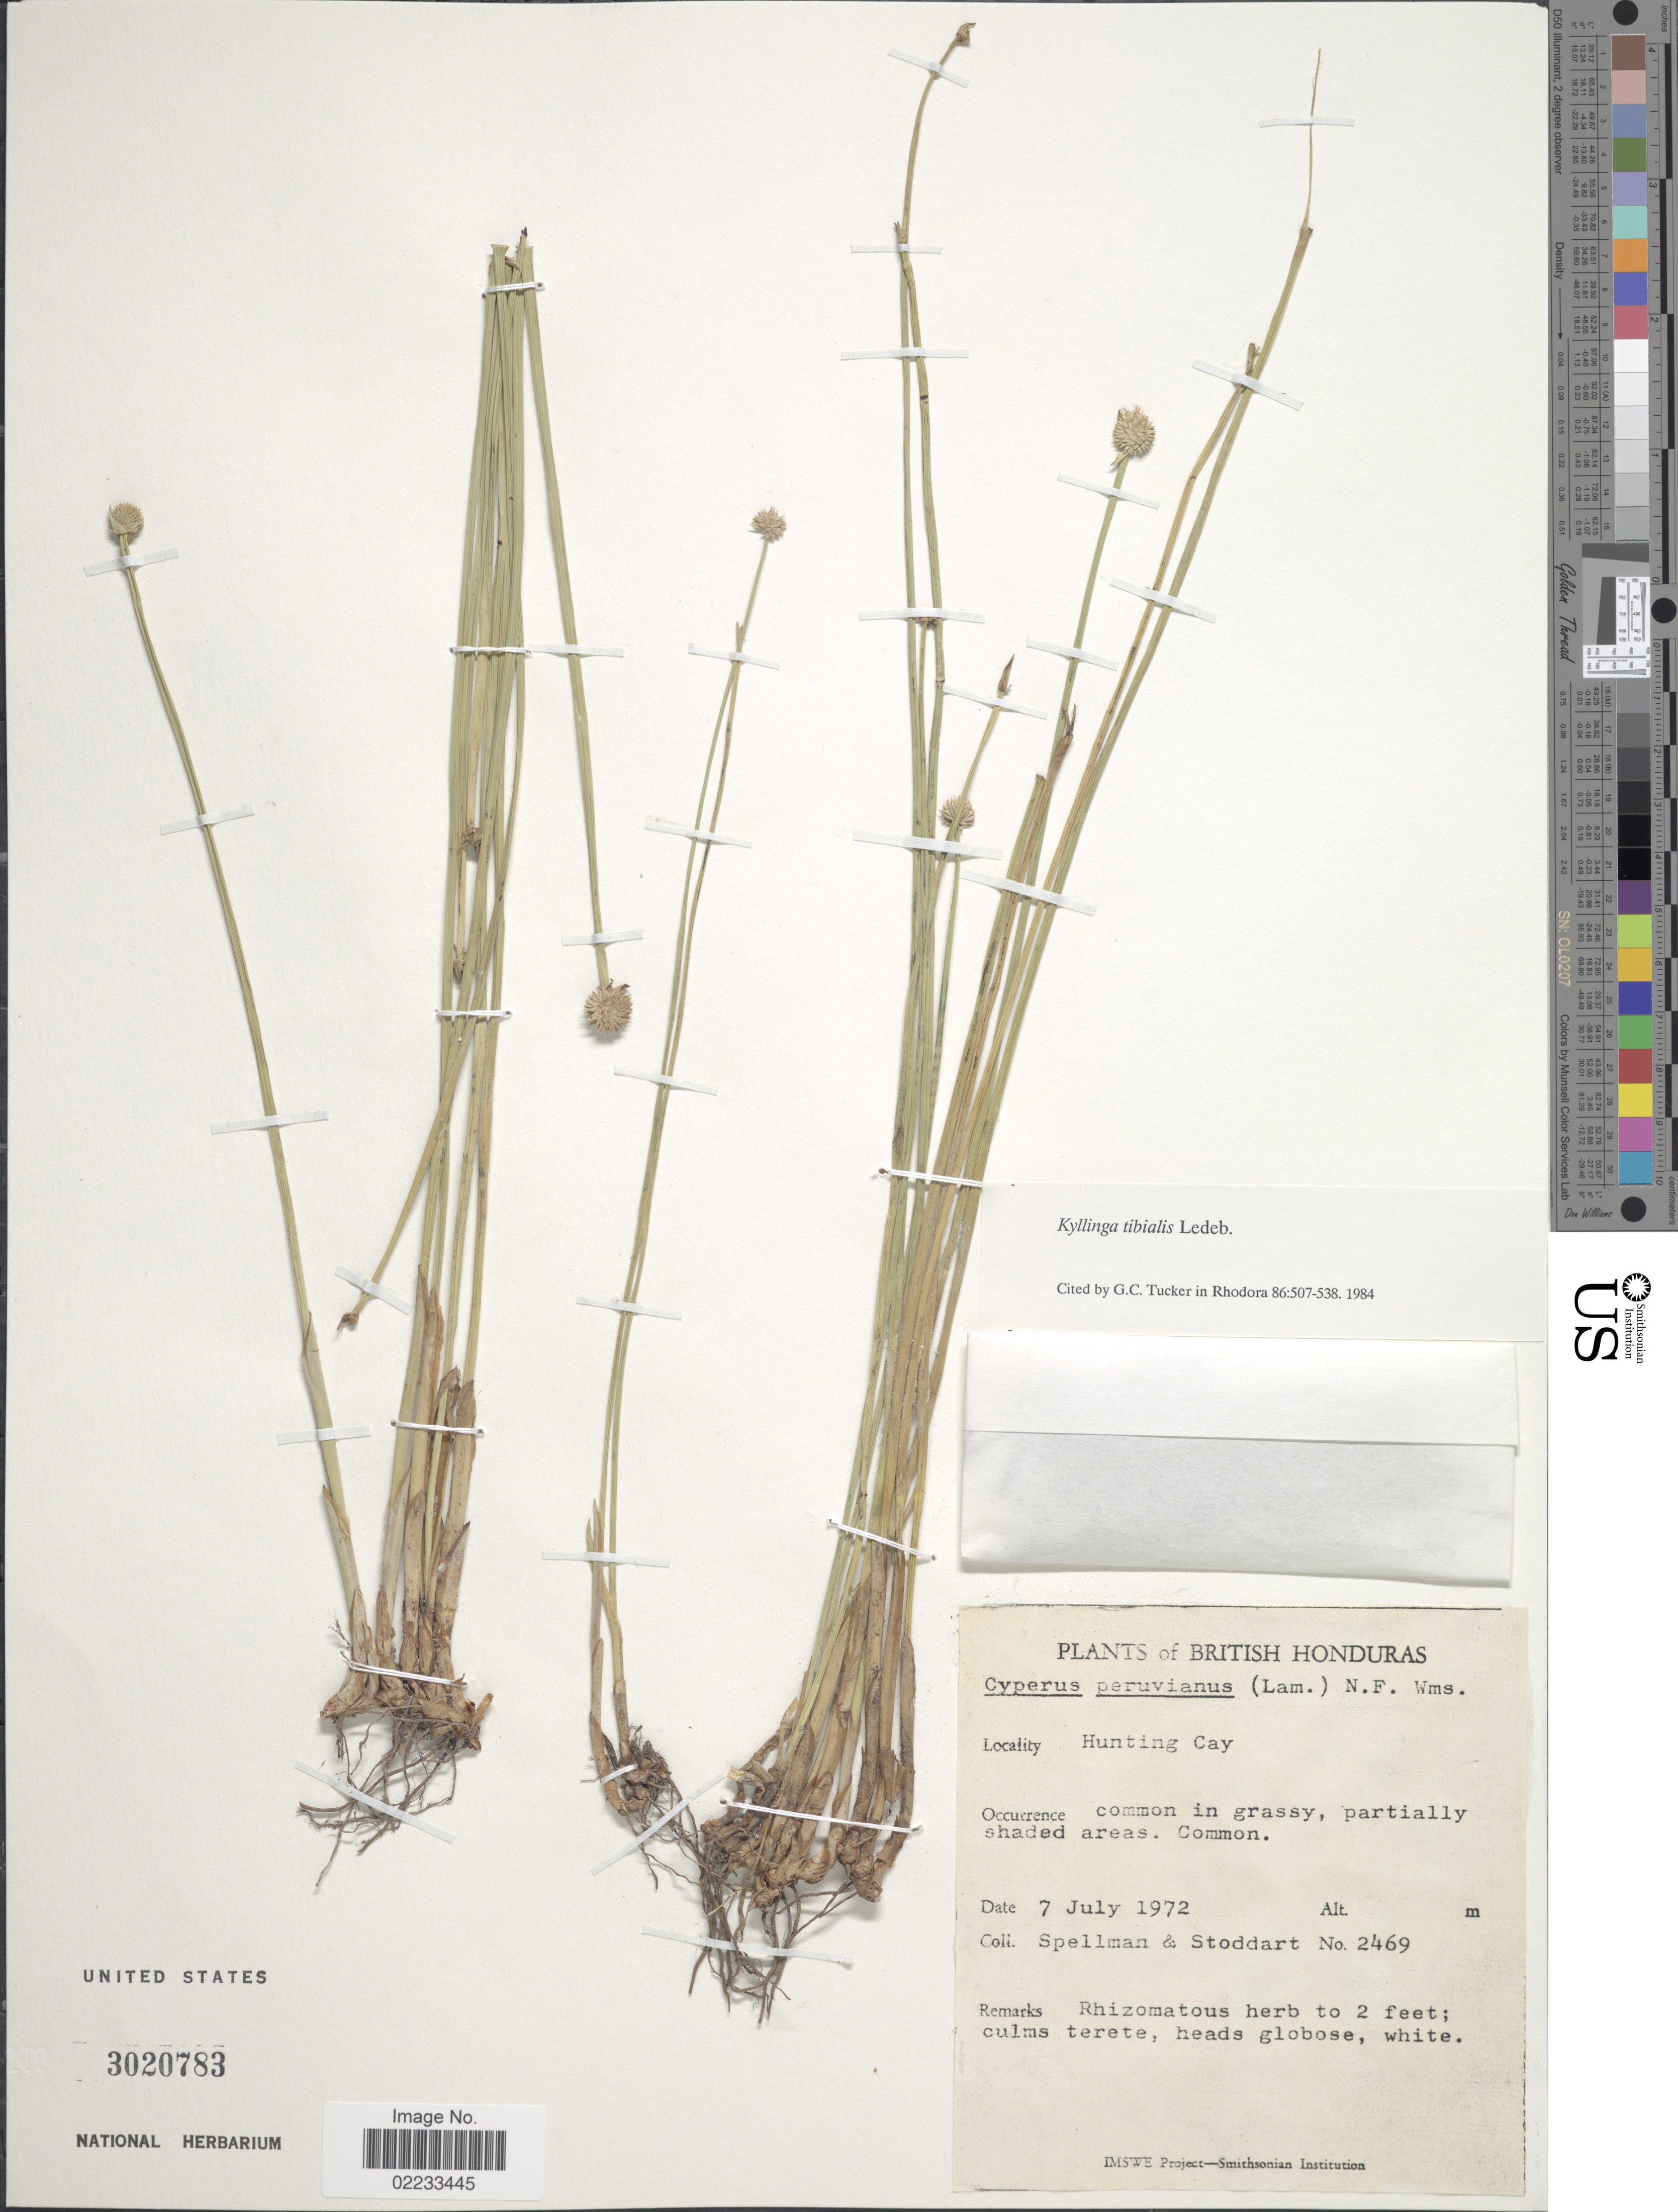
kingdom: Plantae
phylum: Tracheophyta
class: Liliopsida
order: Poales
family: Cyperaceae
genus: Cyperus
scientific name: Cyperus tibialis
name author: (Poit. ex Ledeb.) Govaerts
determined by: Strong, Mark T., (BOT), Smithsonian Institution - National Museum of Natural History (UNITED STATES)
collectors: Spellman, -- & -. Stoddart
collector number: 2469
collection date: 1972-07-07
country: Belize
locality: British Honduras. Hunting Cay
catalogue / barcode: US 3020783